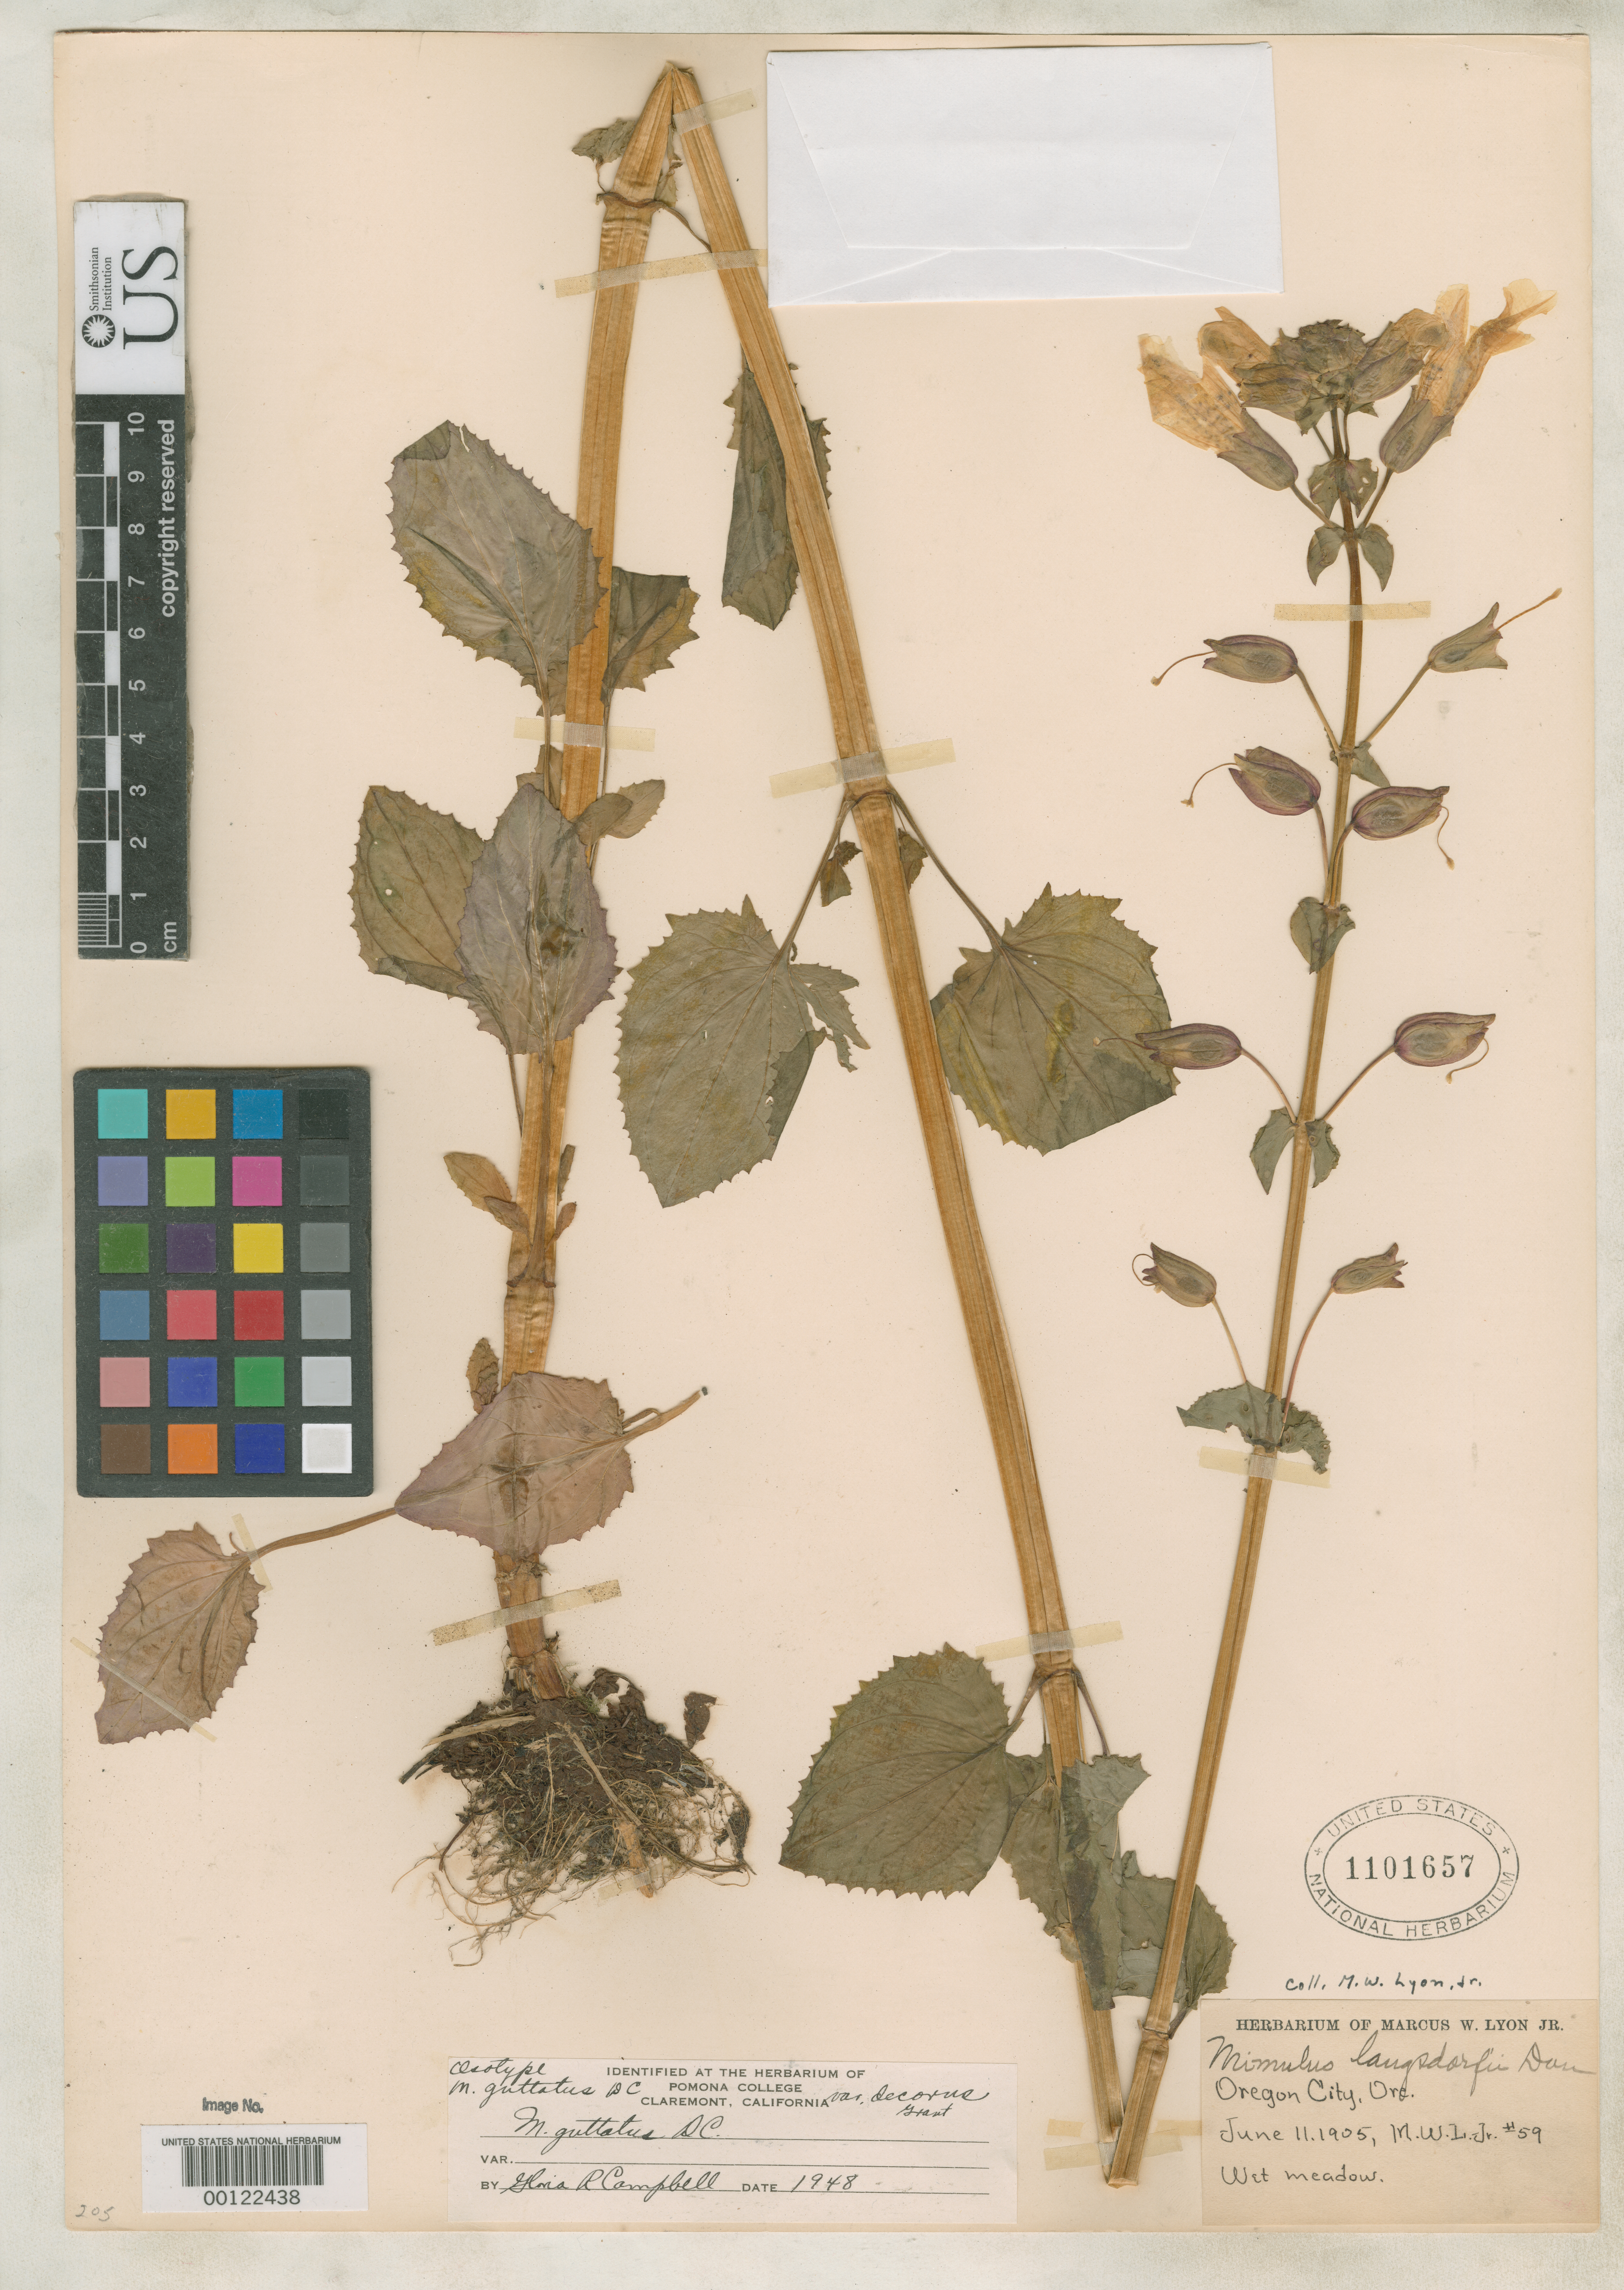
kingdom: Plantae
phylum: Tracheophyta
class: Magnoliopsida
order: Lamiales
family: Phrymaceae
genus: Mimulus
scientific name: Mimulus guttatus var. decorus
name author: A.L. Grant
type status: Isotype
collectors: M. W. Lyon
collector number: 59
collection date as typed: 11 Jun 1905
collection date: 1905-06-11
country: United States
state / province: Oregon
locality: Oregon City.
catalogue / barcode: US 1101657